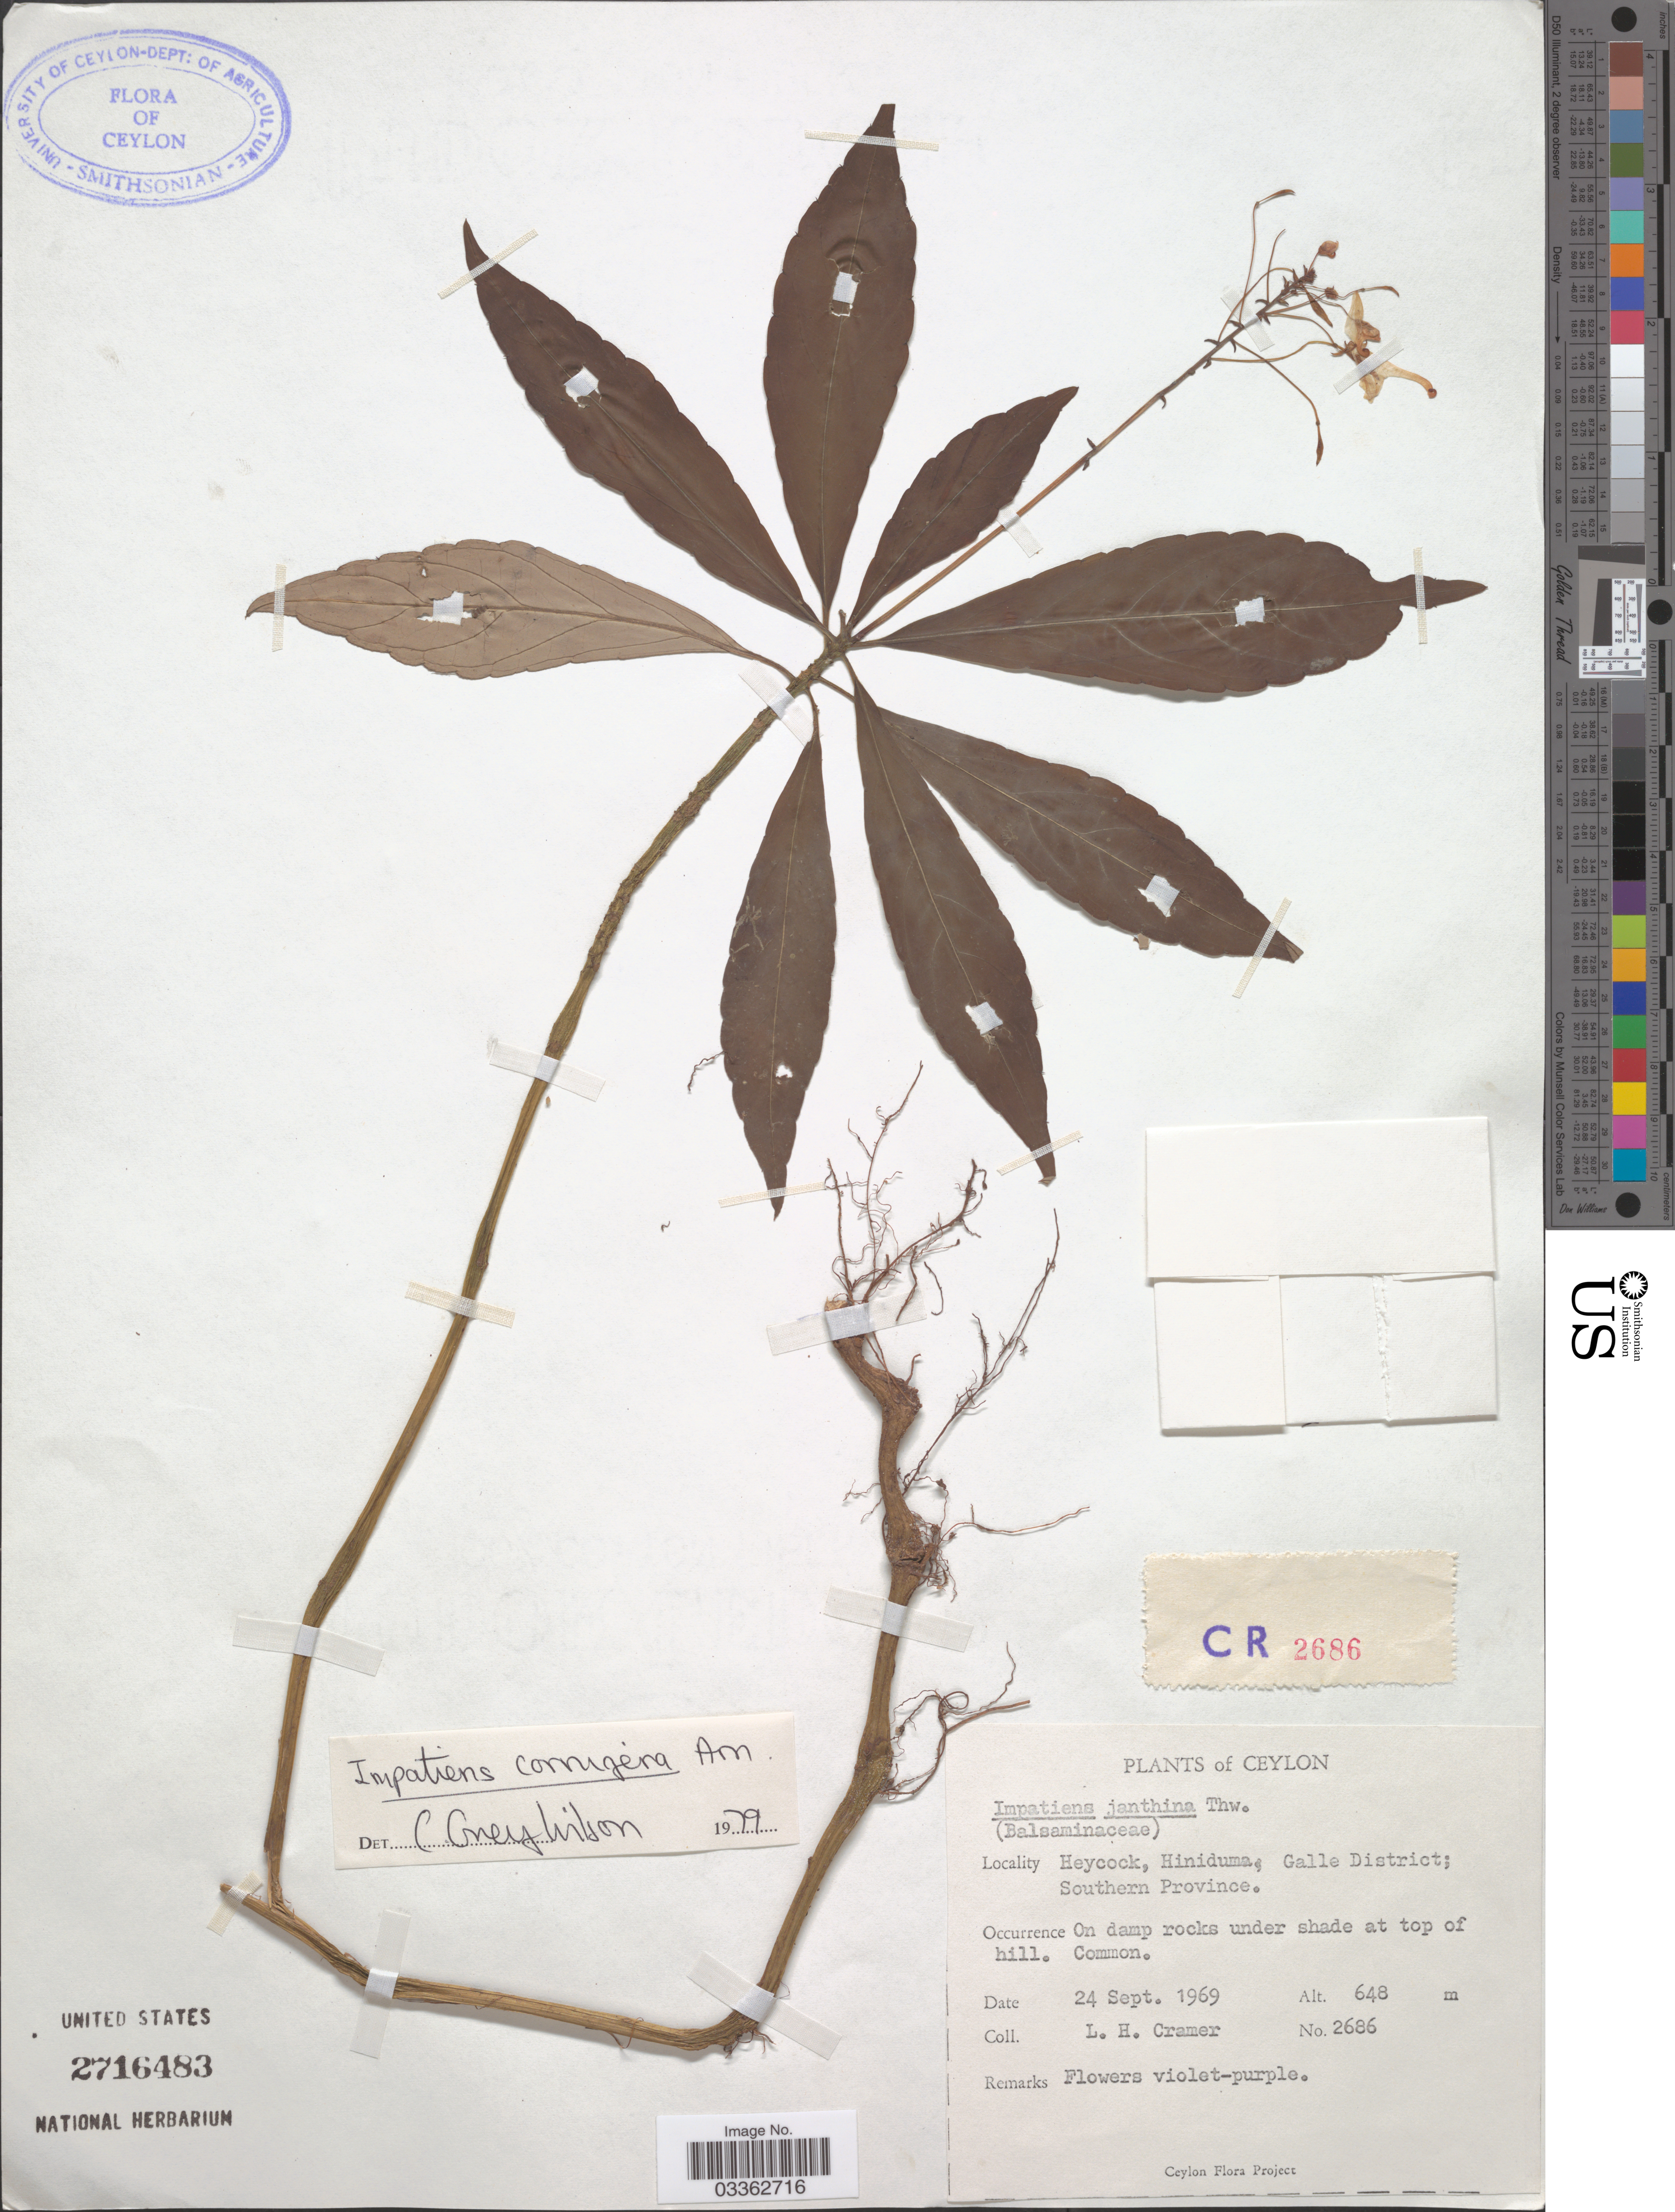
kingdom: Plantae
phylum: Tracheophyta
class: Magnoliopsida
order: Ericales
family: Balsaminaceae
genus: Impatiens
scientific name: Impatiens cornigera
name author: Arn.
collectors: L. H. Cramer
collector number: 2686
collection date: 1969-09-24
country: Sri Lanka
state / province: Southern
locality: Ceylon. Heycock, Hiniduma, Galle District.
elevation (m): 648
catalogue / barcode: US 2716483